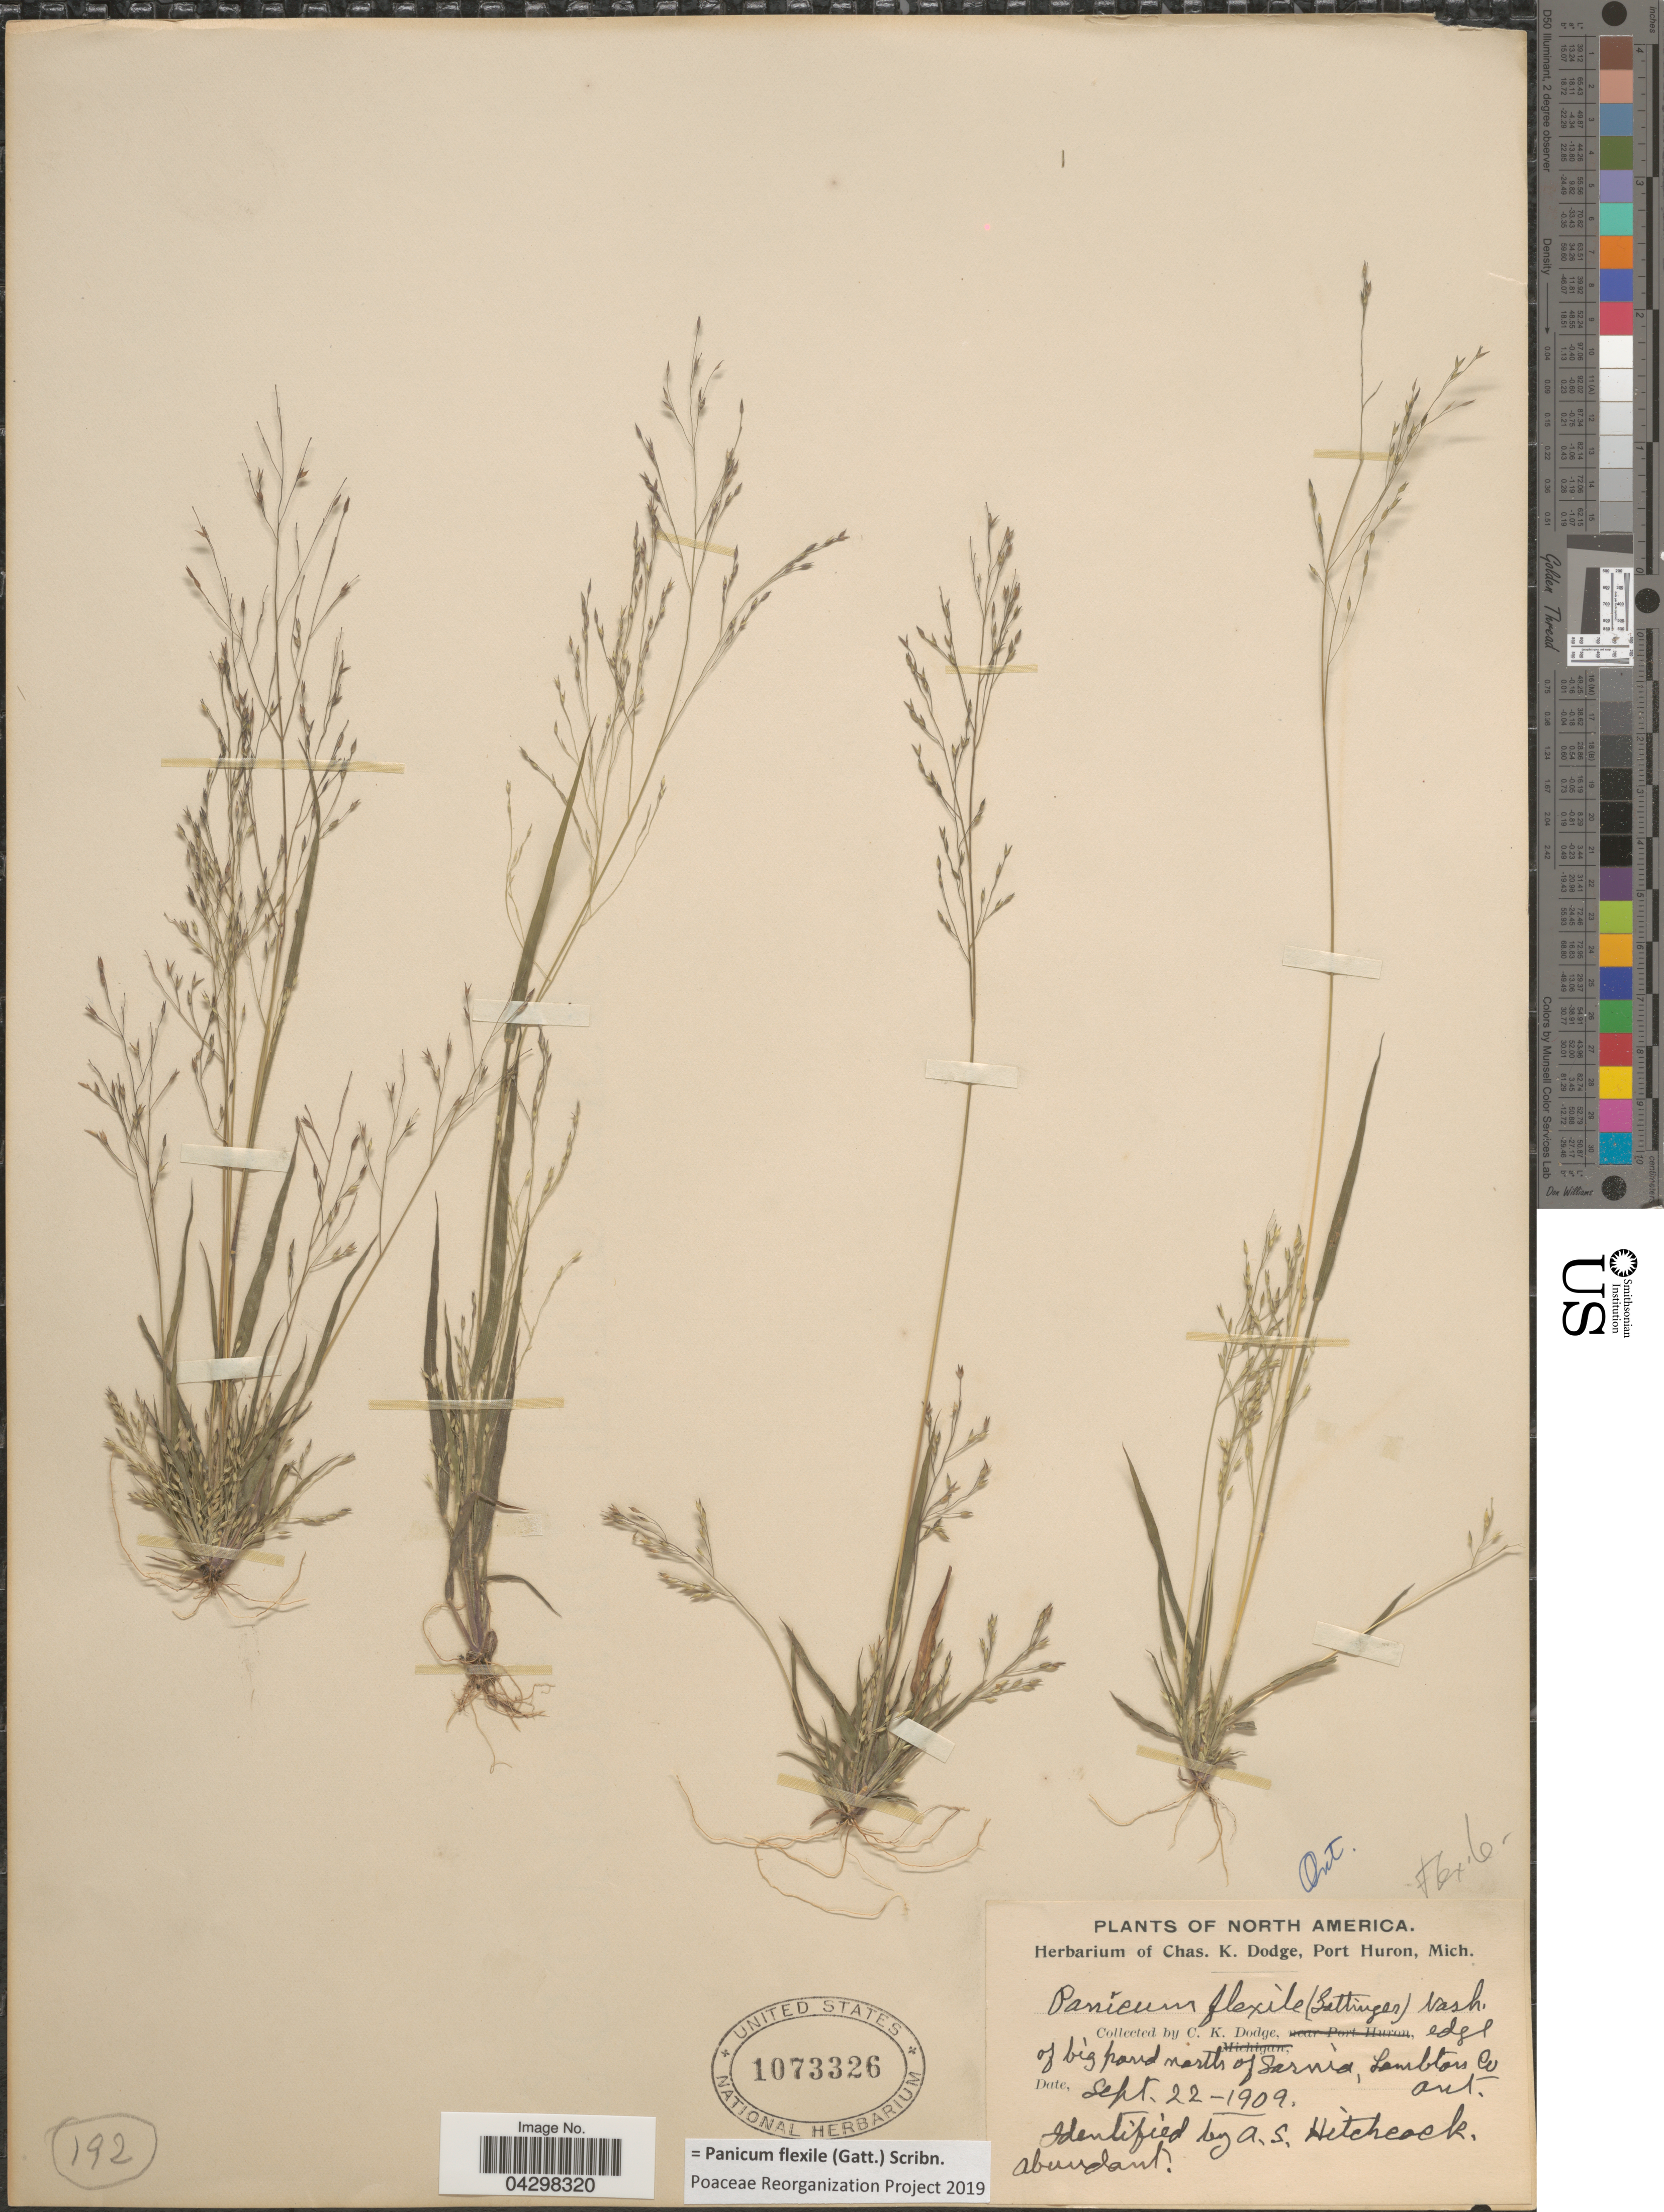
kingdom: Plantae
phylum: Tracheophyta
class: Liliopsida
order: Poales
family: Poaceae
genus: Panicum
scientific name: Panicum flexile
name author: (Gatt.) Scribn.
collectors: C. Dodge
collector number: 192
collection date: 1909-09-22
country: Canada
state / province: Ontario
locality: Edge of big pond north of Sarnia, Lambton Co.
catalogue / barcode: US 1073326